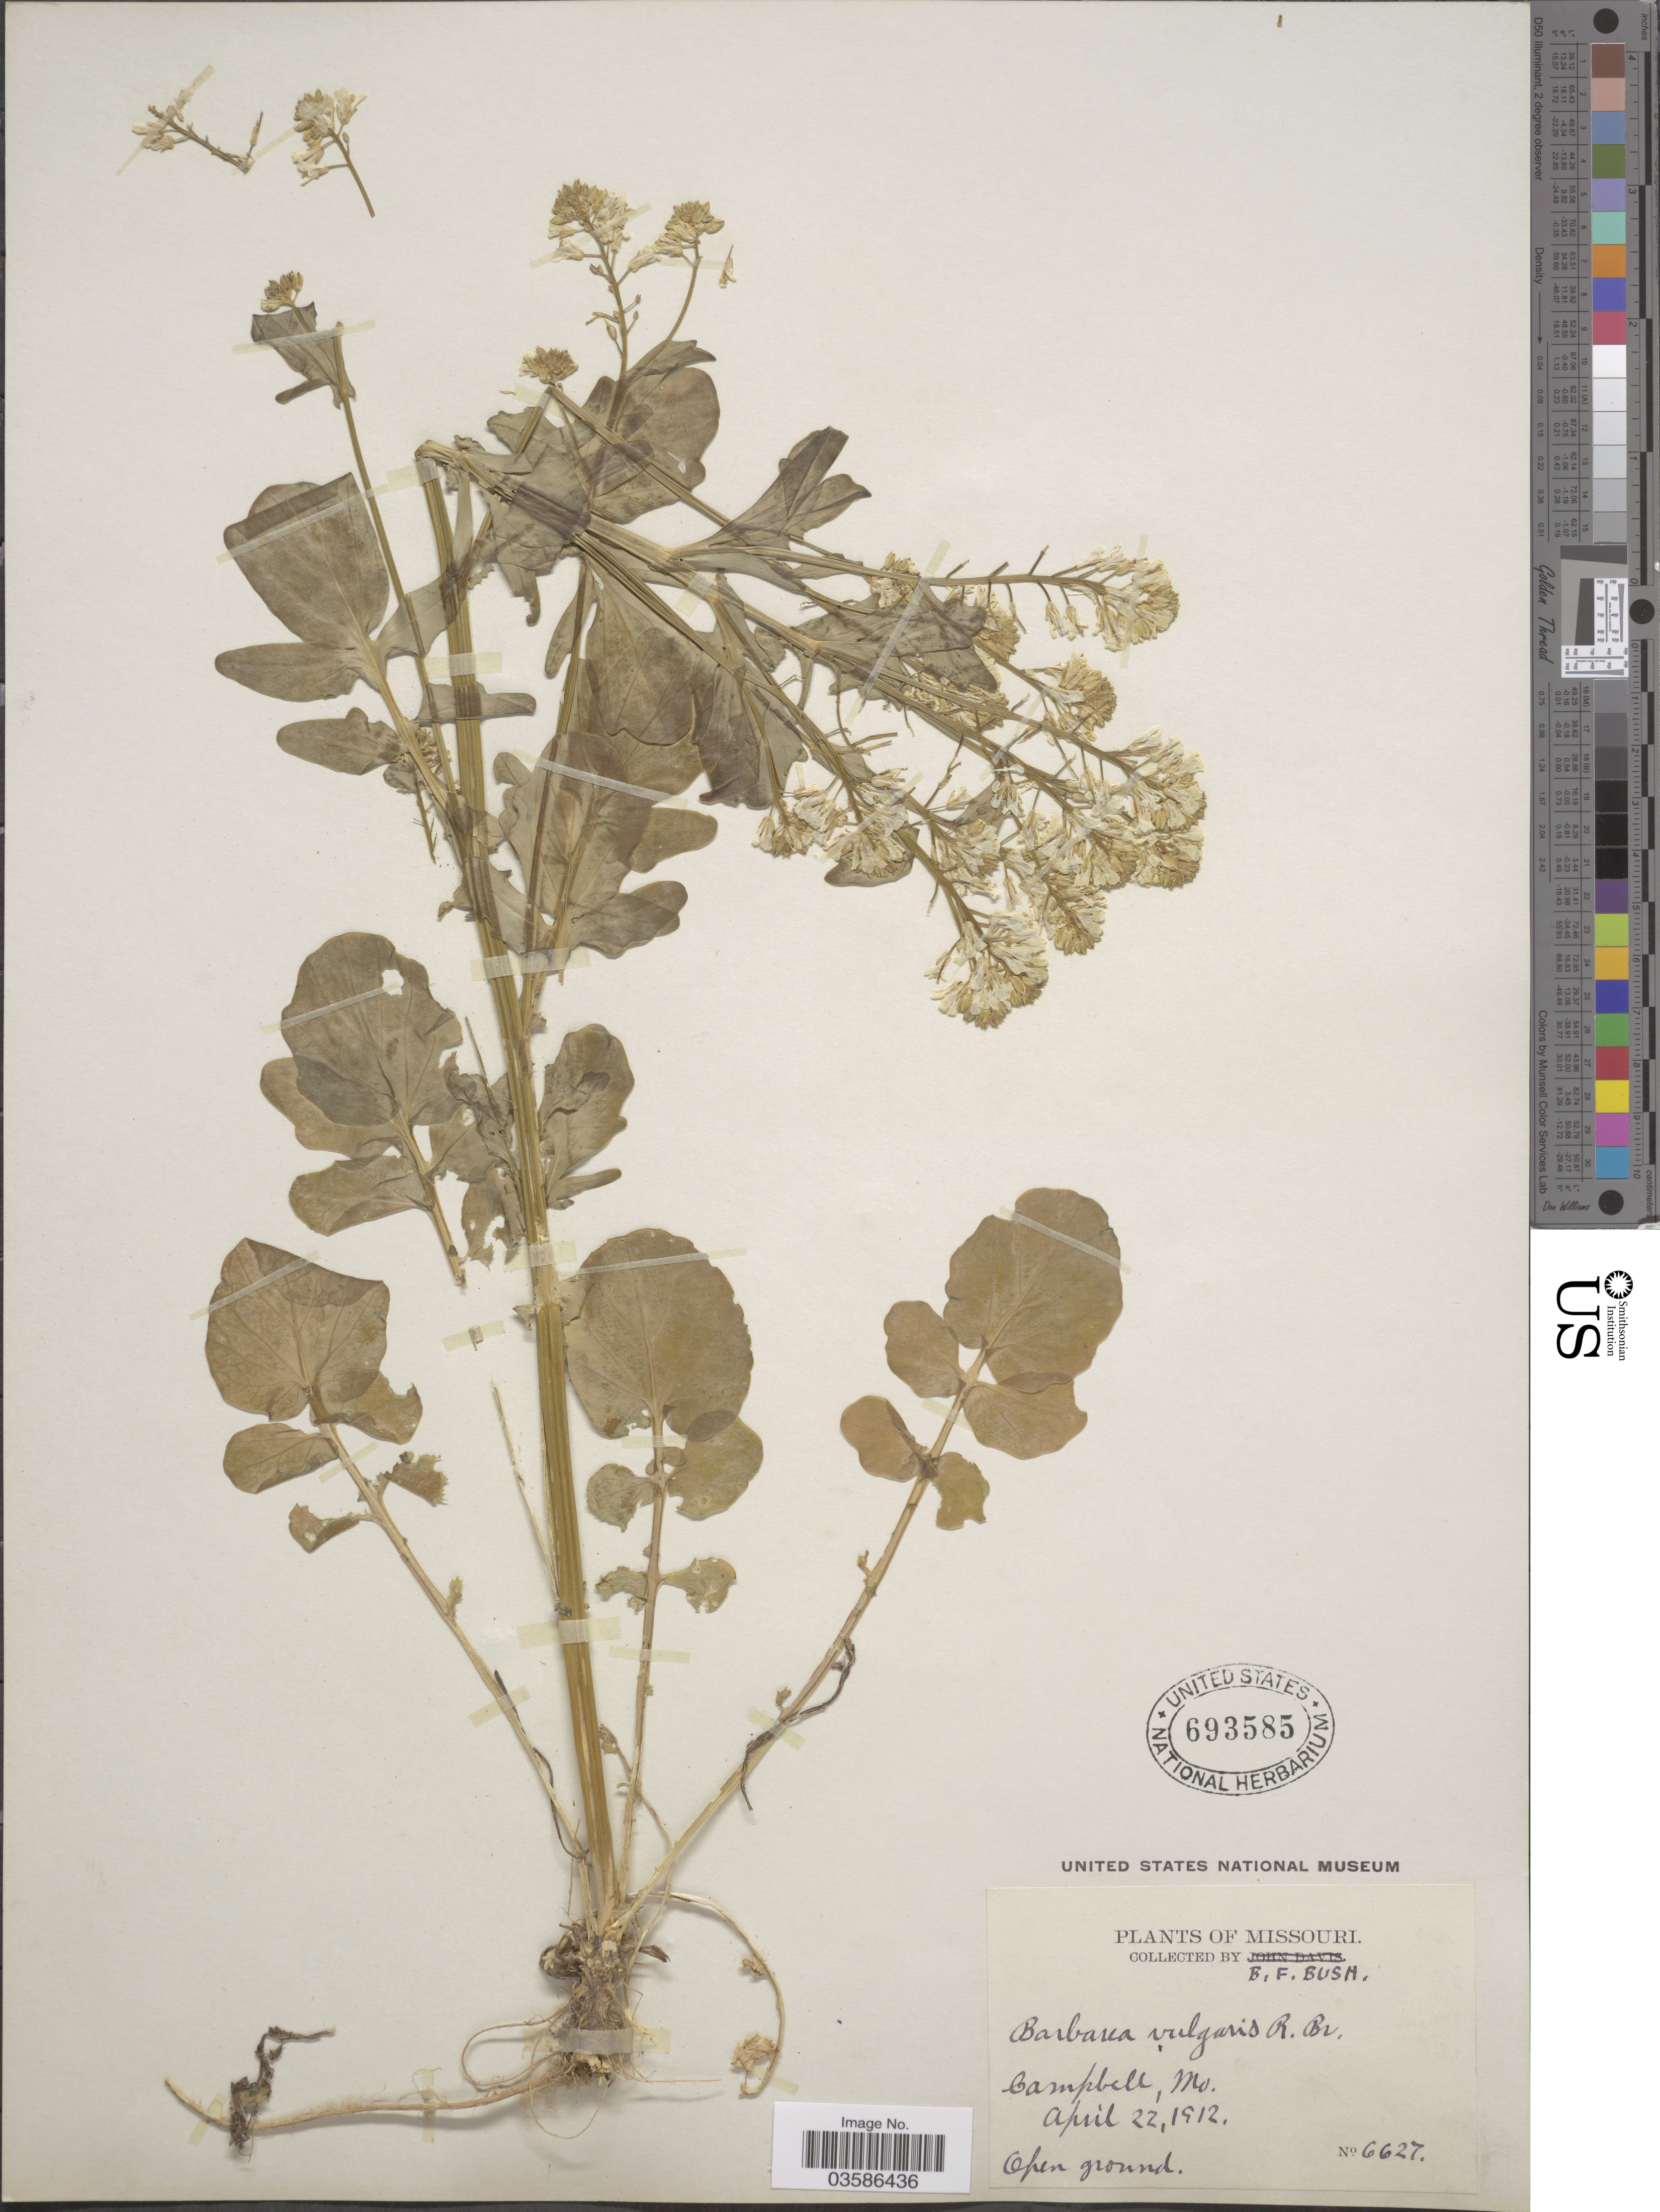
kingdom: Plantae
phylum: Tracheophyta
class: Magnoliopsida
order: Brassicales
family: Brassicaceae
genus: Barbarea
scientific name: Barbarea vulgaris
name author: W.T. Aiton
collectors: B. F. Bush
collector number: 6627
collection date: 1912-04-22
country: United States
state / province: Missouri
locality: Campbell.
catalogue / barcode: US 693585